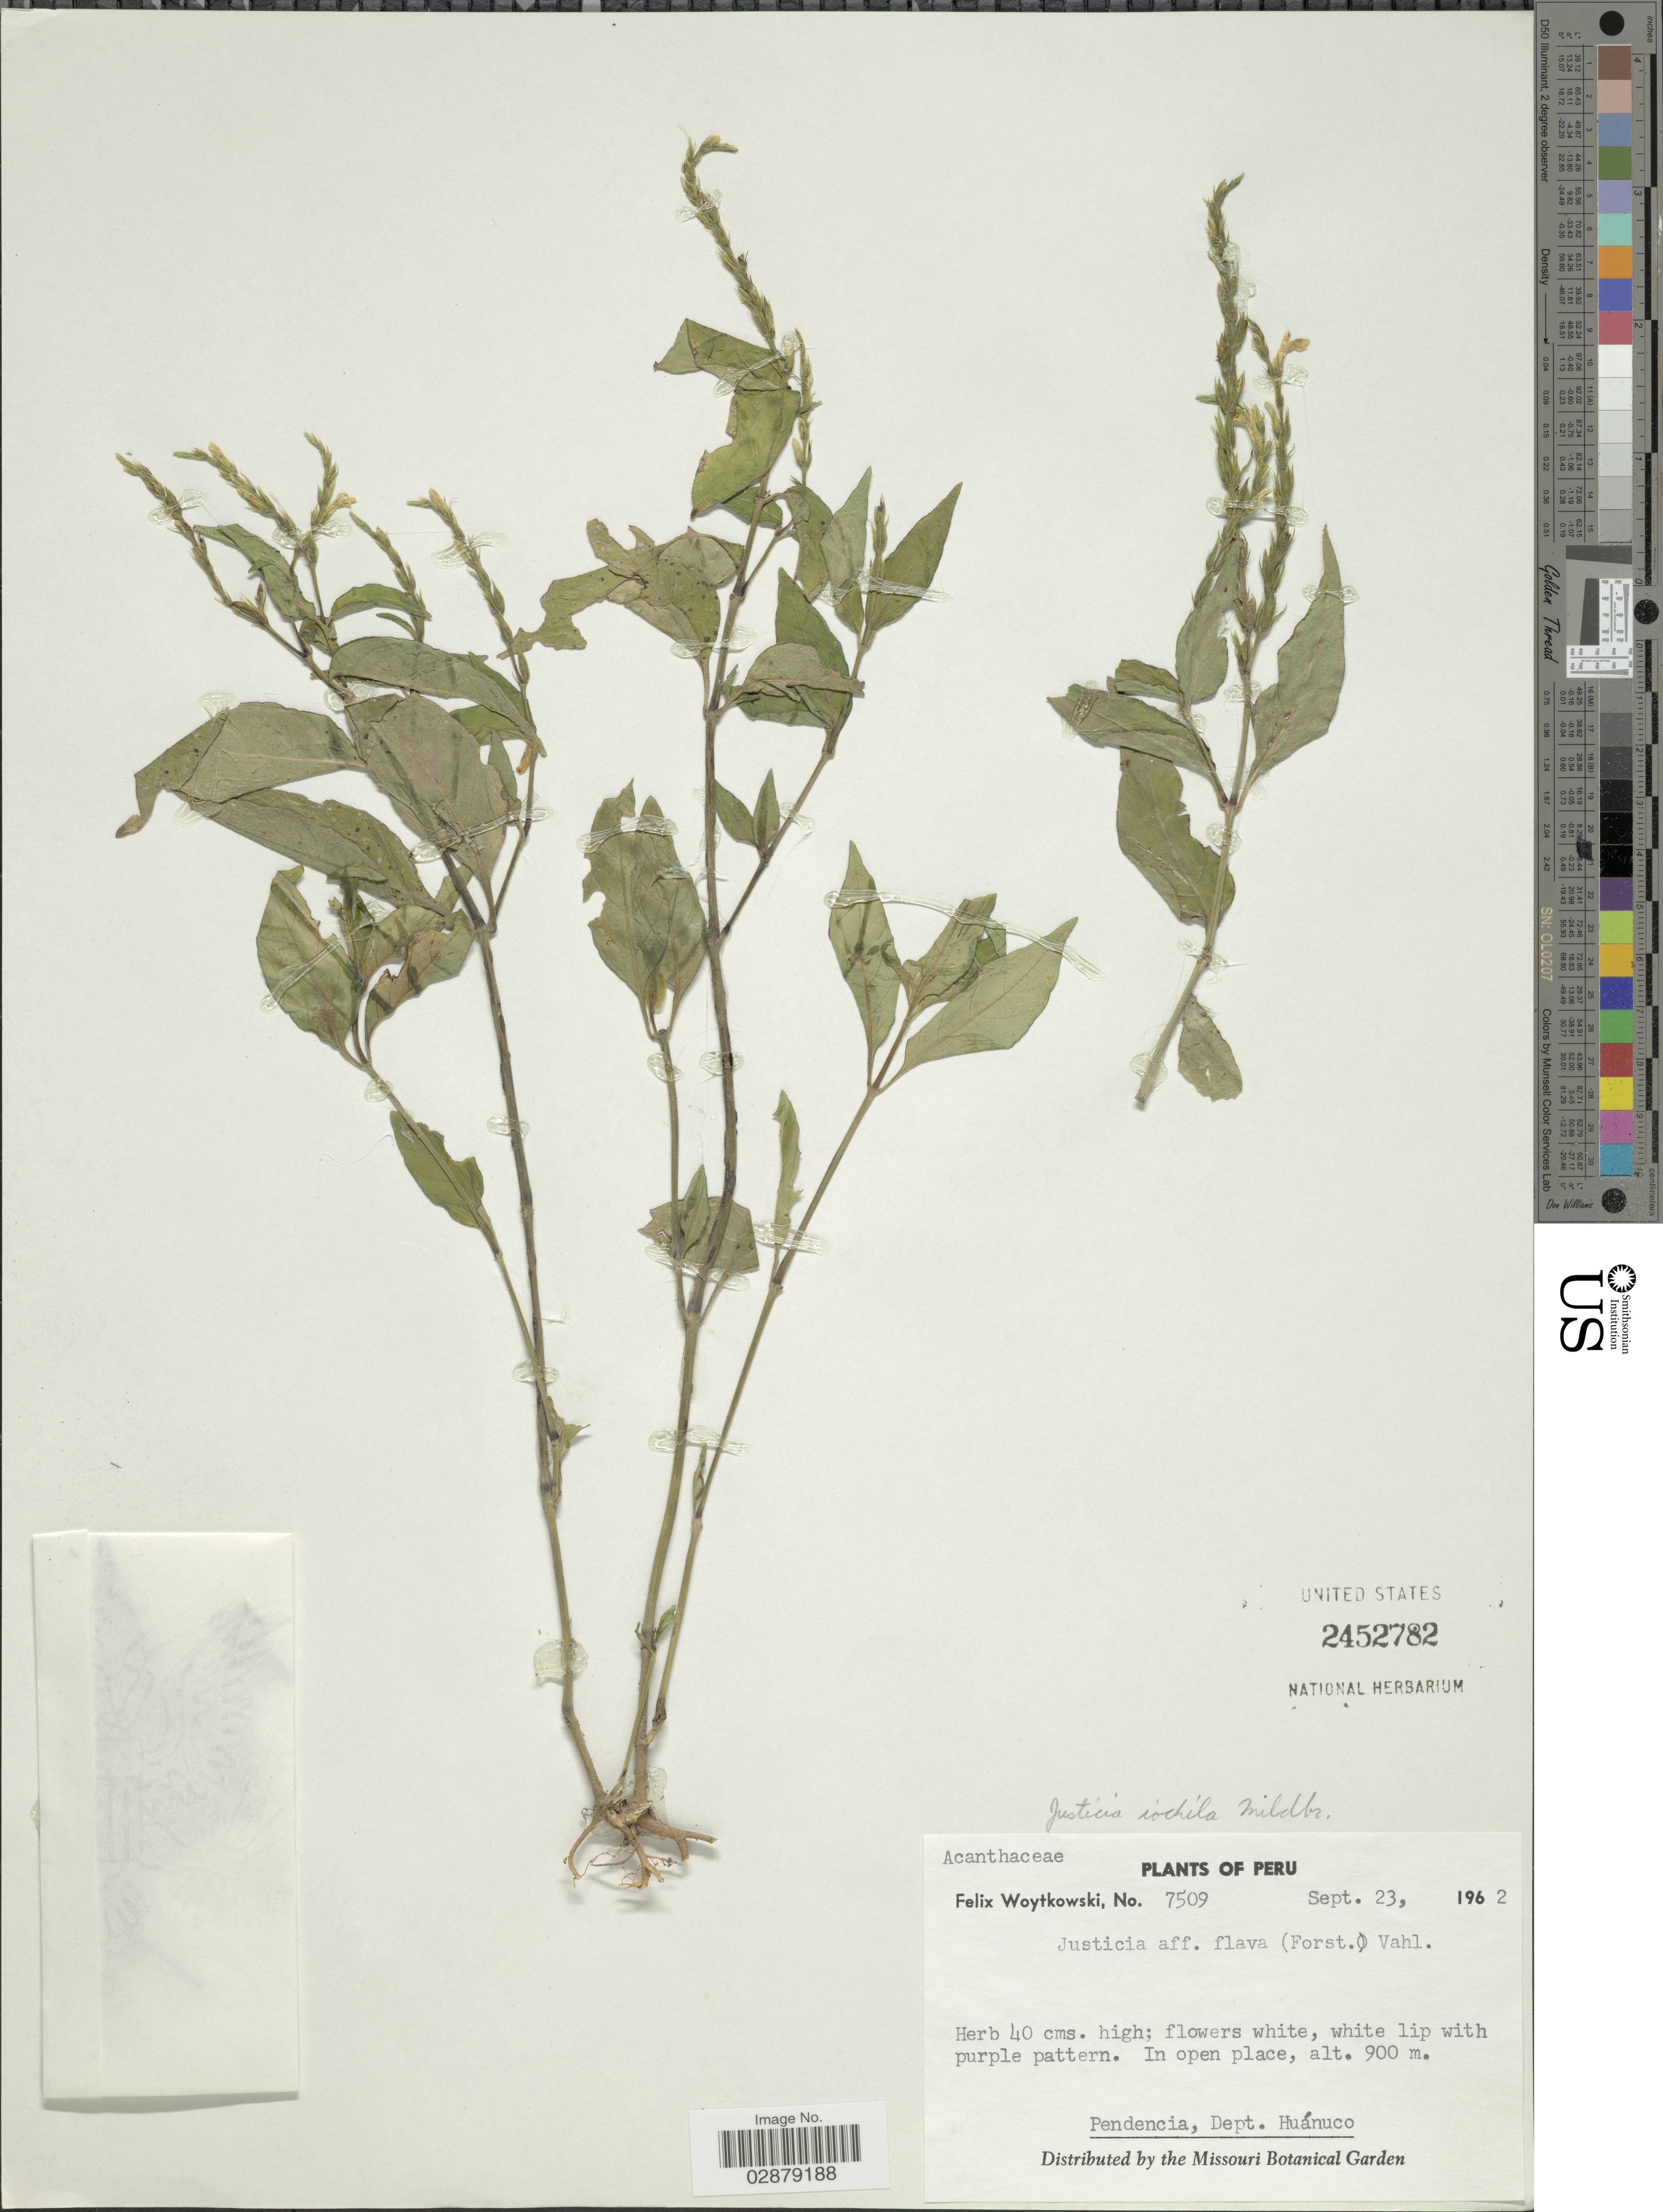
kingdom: Plantae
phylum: Tracheophyta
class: Magnoliopsida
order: Lamiales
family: Acanthaceae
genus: Justicia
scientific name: Justicia iochila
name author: Mildbr.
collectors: F. Woytkowski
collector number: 7509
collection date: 1962-09-23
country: Peru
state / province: Huánuco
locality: Pendencia, Dept. Huánuco.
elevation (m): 900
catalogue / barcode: US 2452782